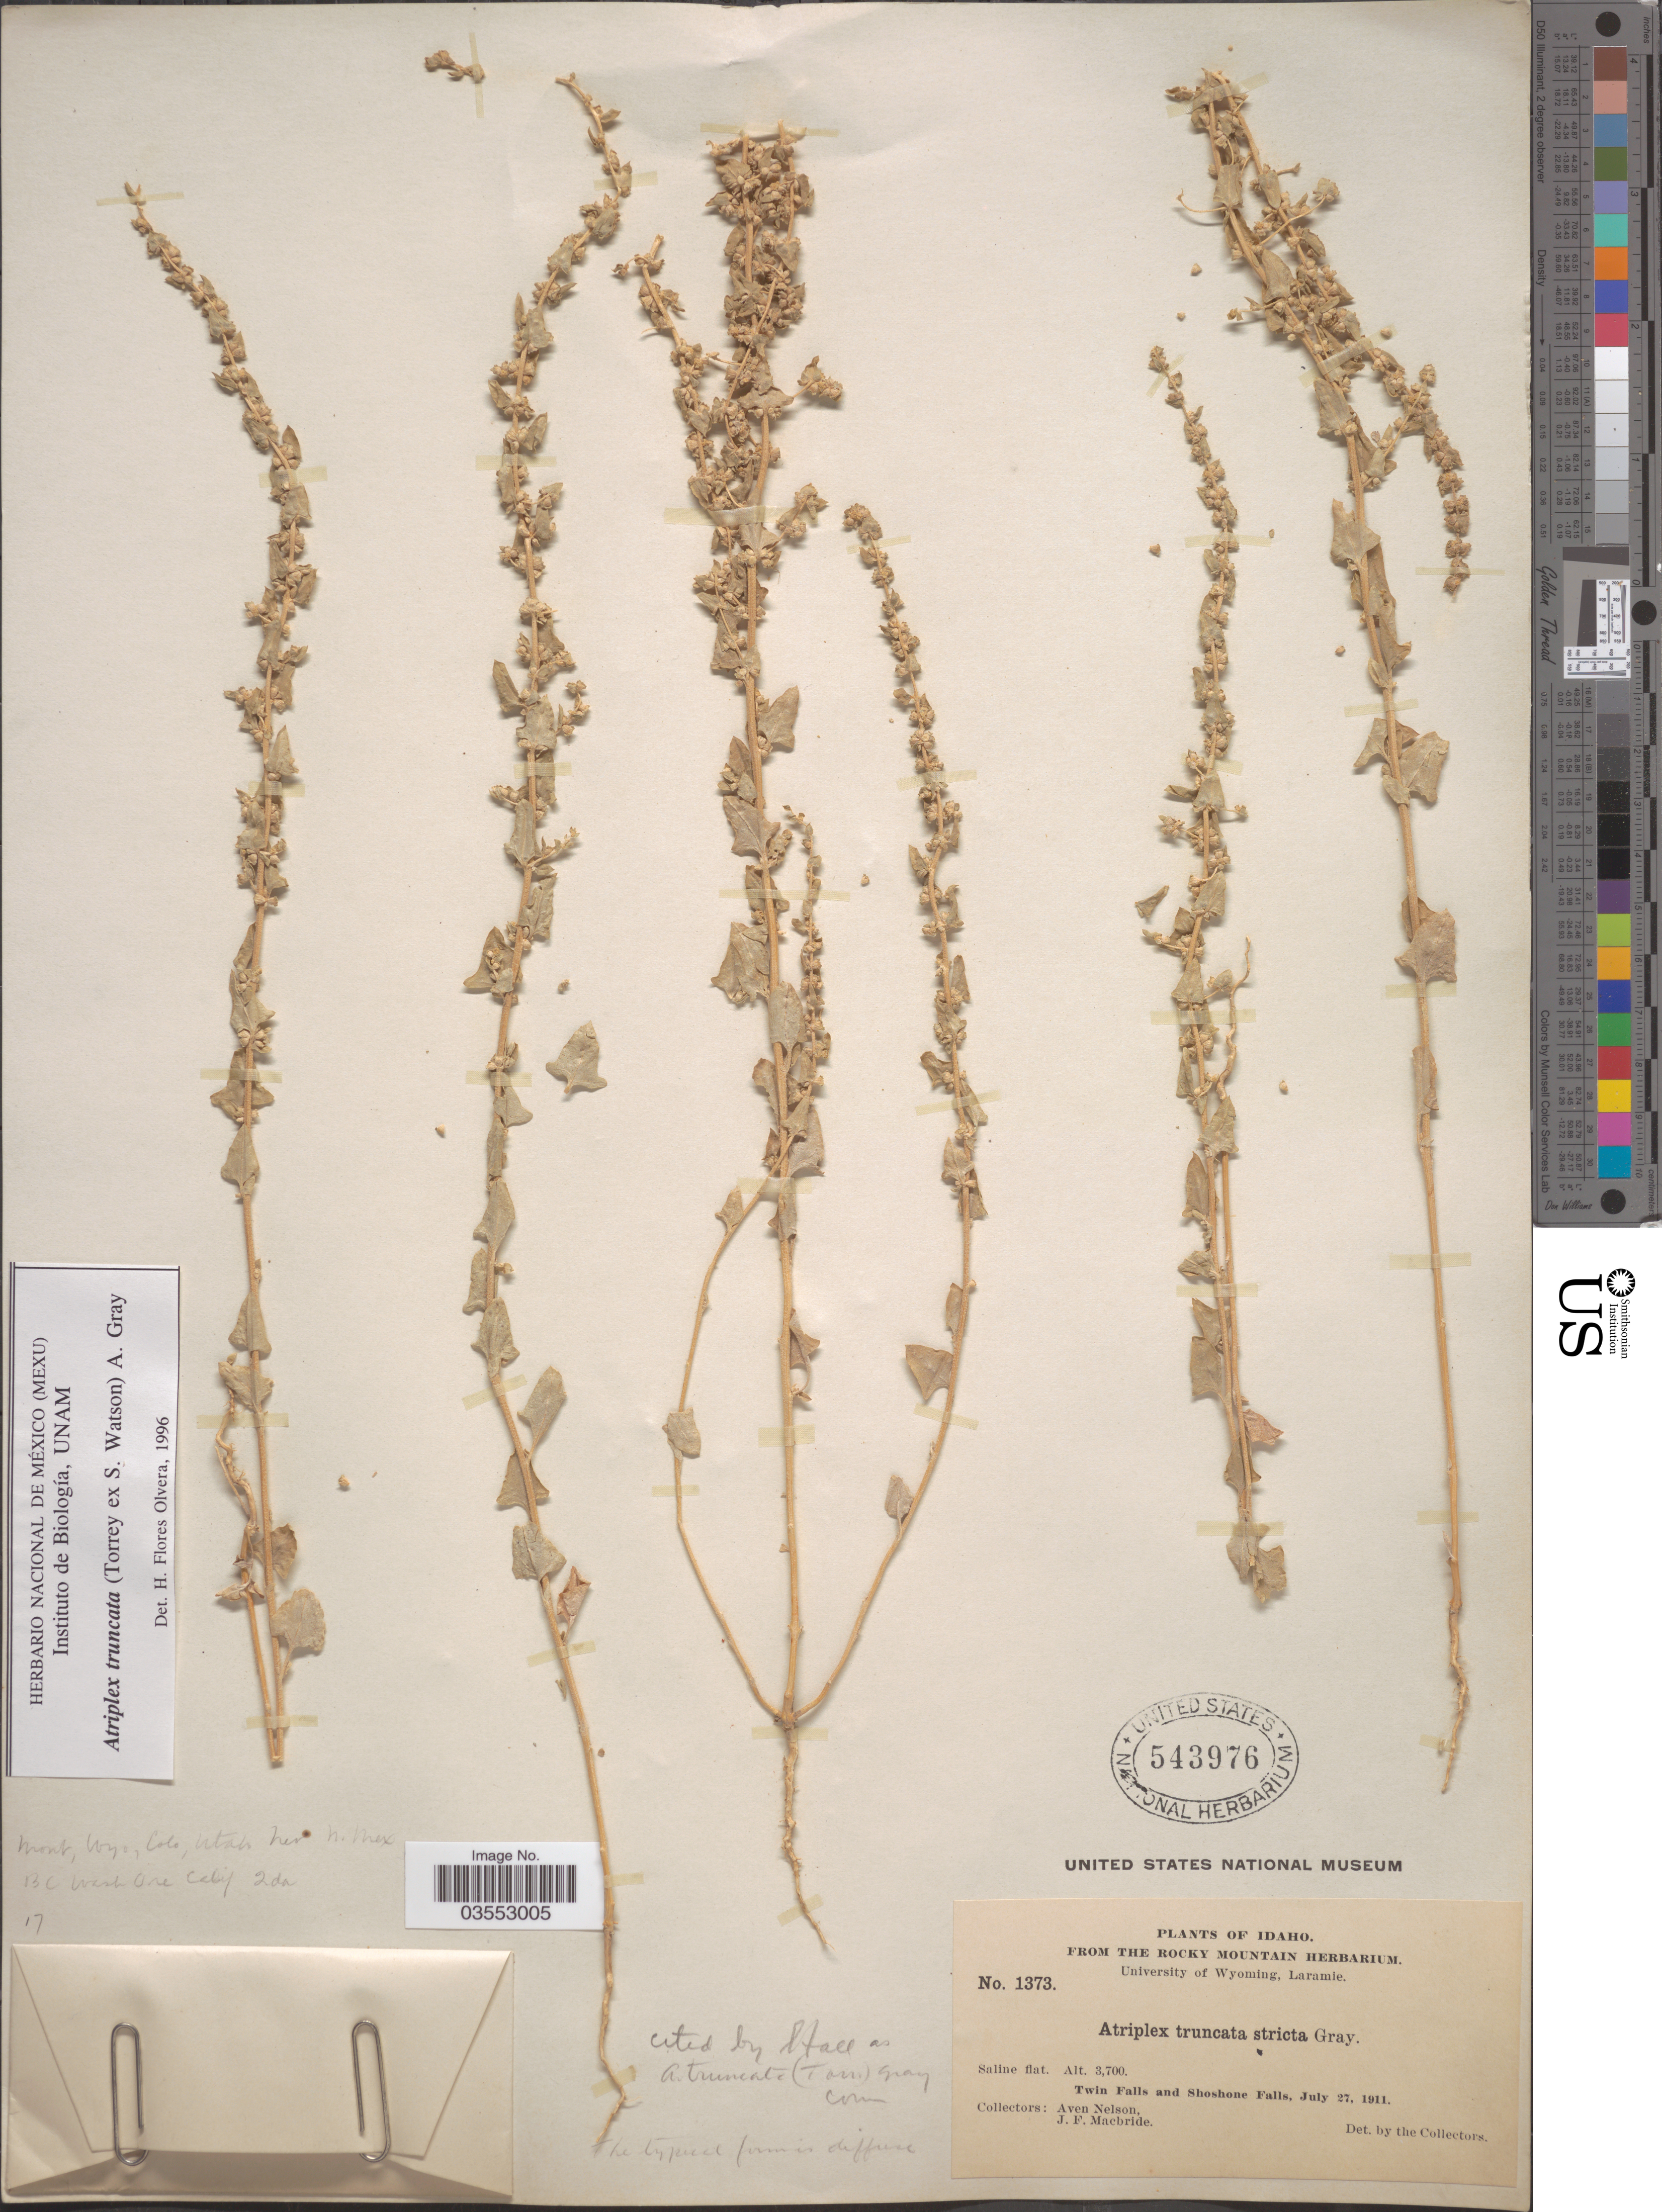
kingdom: Plantae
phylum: Tracheophyta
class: Magnoliopsida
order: Caryophyllales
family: Amaranthaceae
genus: Atriplex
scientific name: Atriplex truncata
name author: (Torr. ex S. Watson) A. Gray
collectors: A. Nelson & J. F. Macbride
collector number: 1373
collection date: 1911-07-27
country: United States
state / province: Idaho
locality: Twin Falls and Shoshone Falls.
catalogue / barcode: US 543976